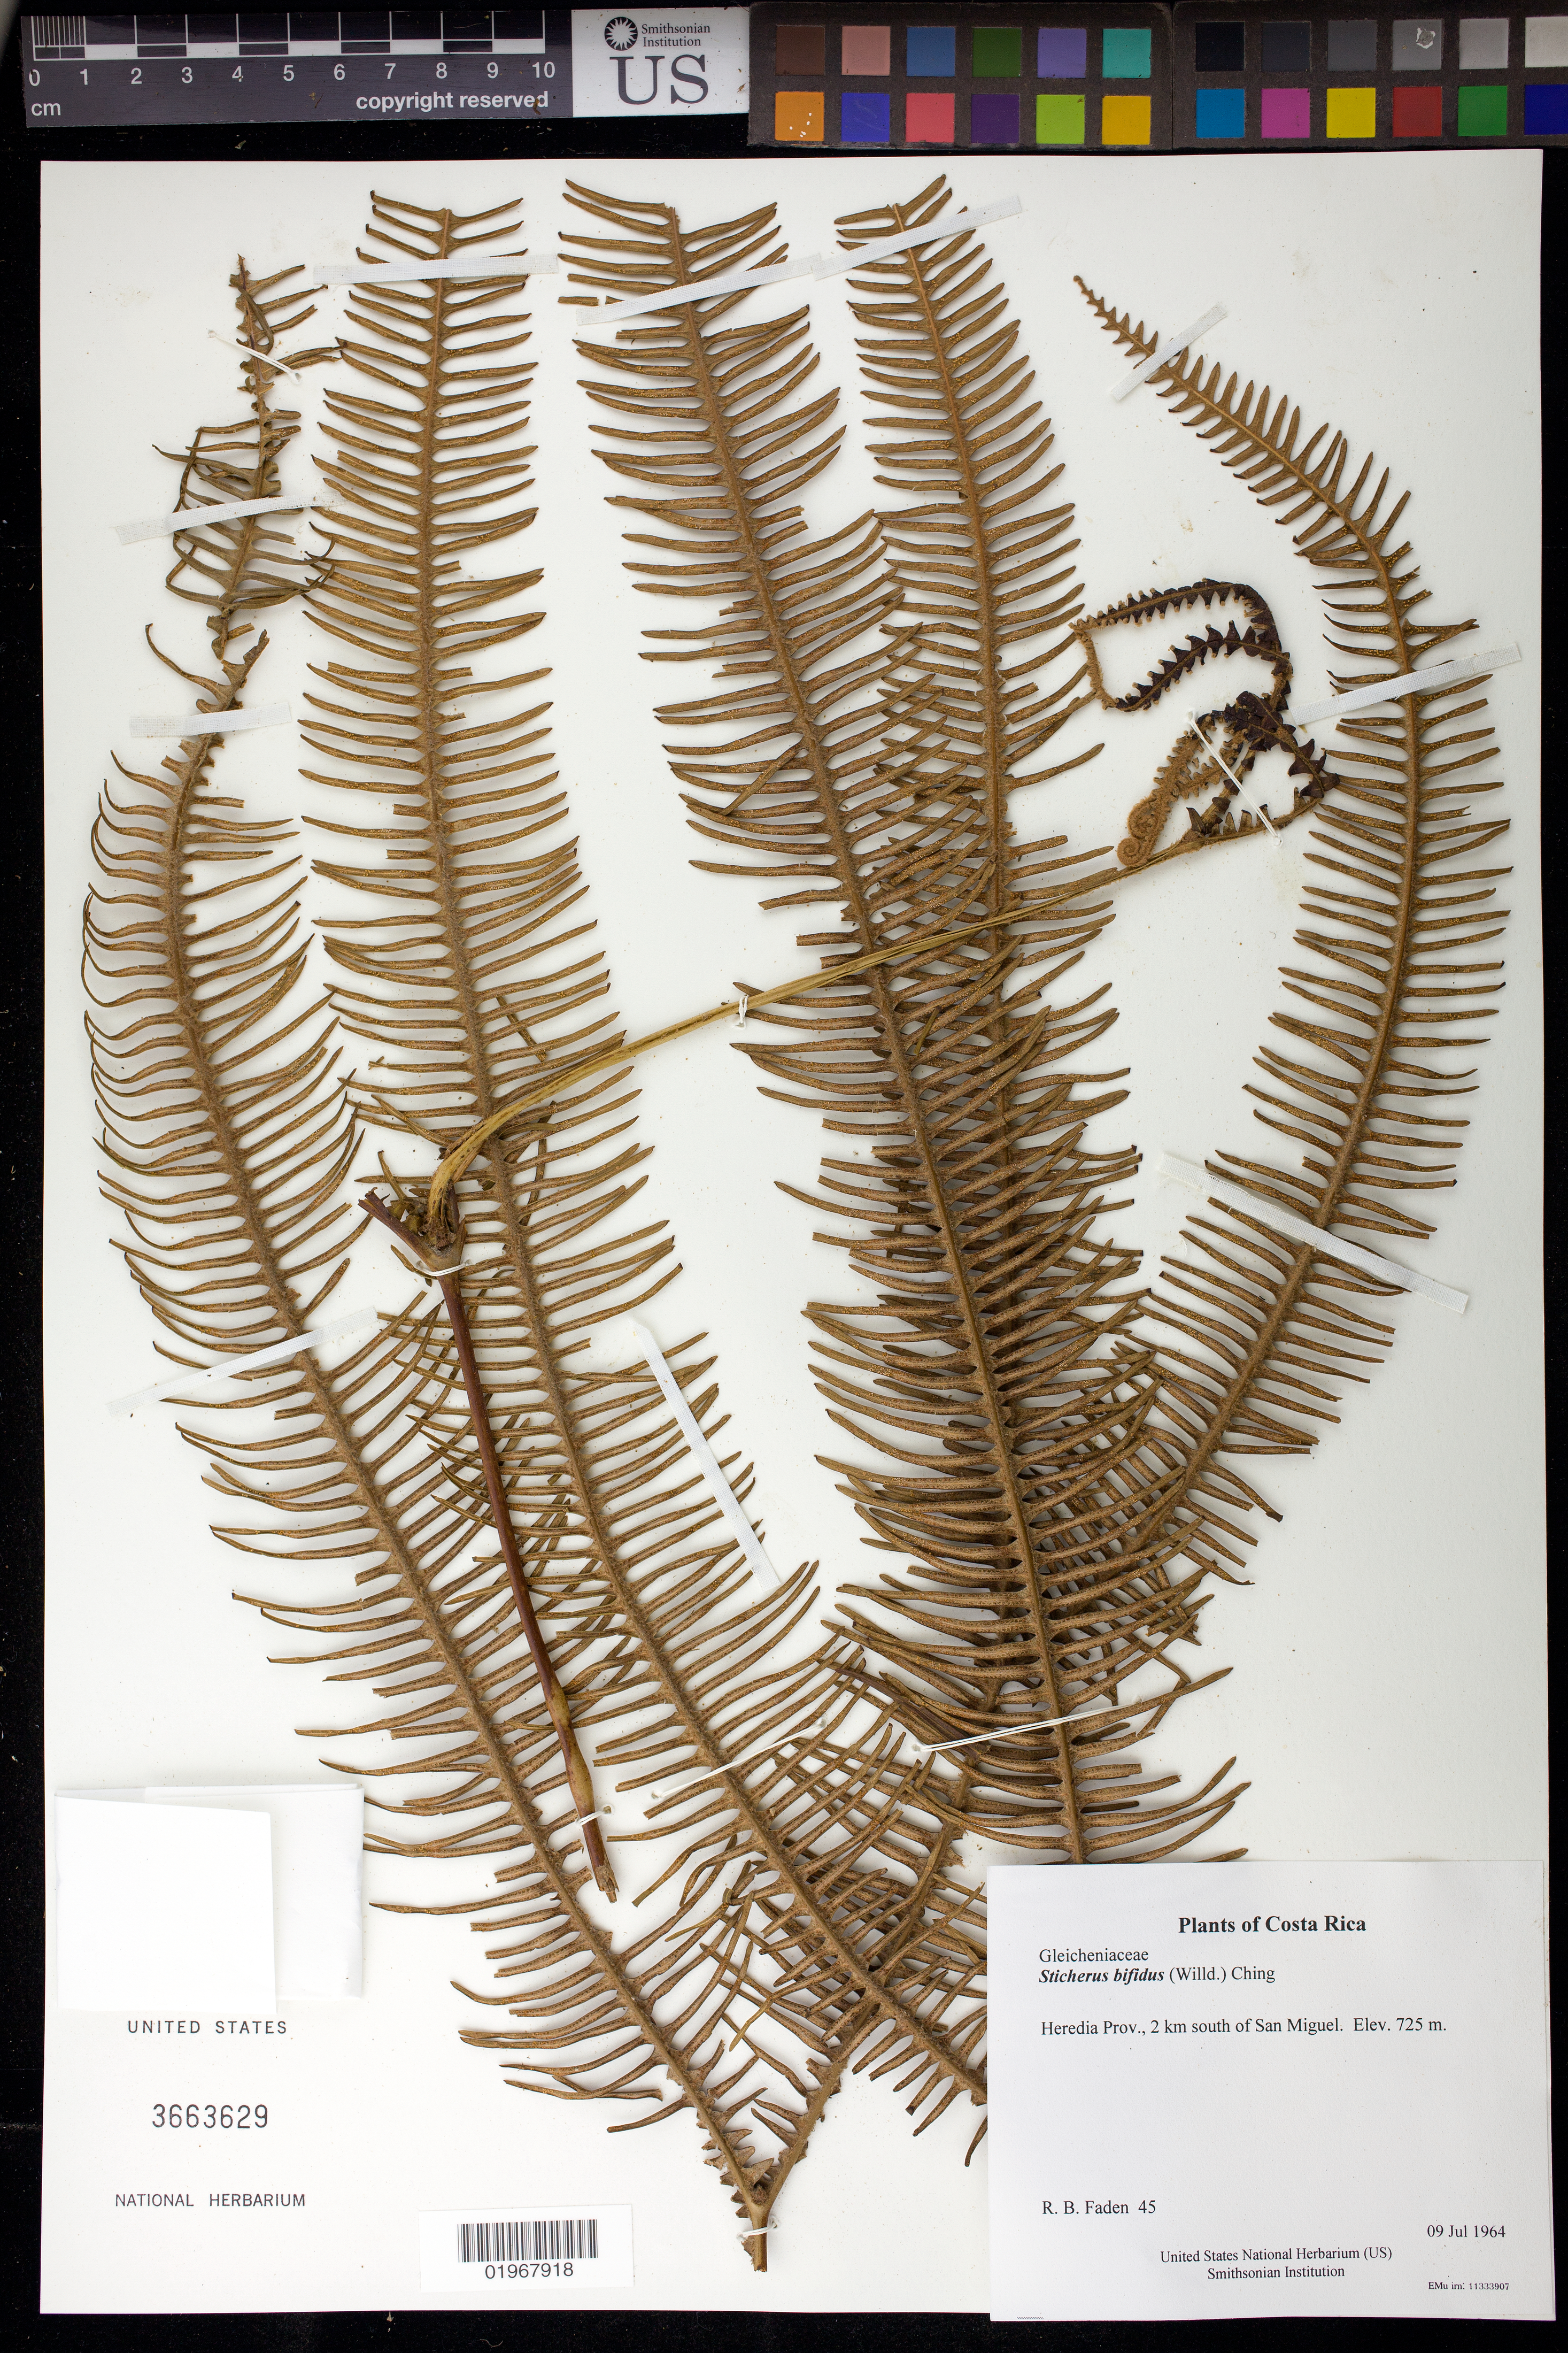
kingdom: Plantae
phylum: Tracheophyta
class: Polypodiopsida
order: Gleicheniales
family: Gleicheniaceae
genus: Sticherus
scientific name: Sticherus bifidus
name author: (Willd.) Ching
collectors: R. B. Faden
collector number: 45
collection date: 1964-07-09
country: Costa Rica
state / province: Heredia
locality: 2 km south of San Miguel.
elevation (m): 725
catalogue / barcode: US 3663629